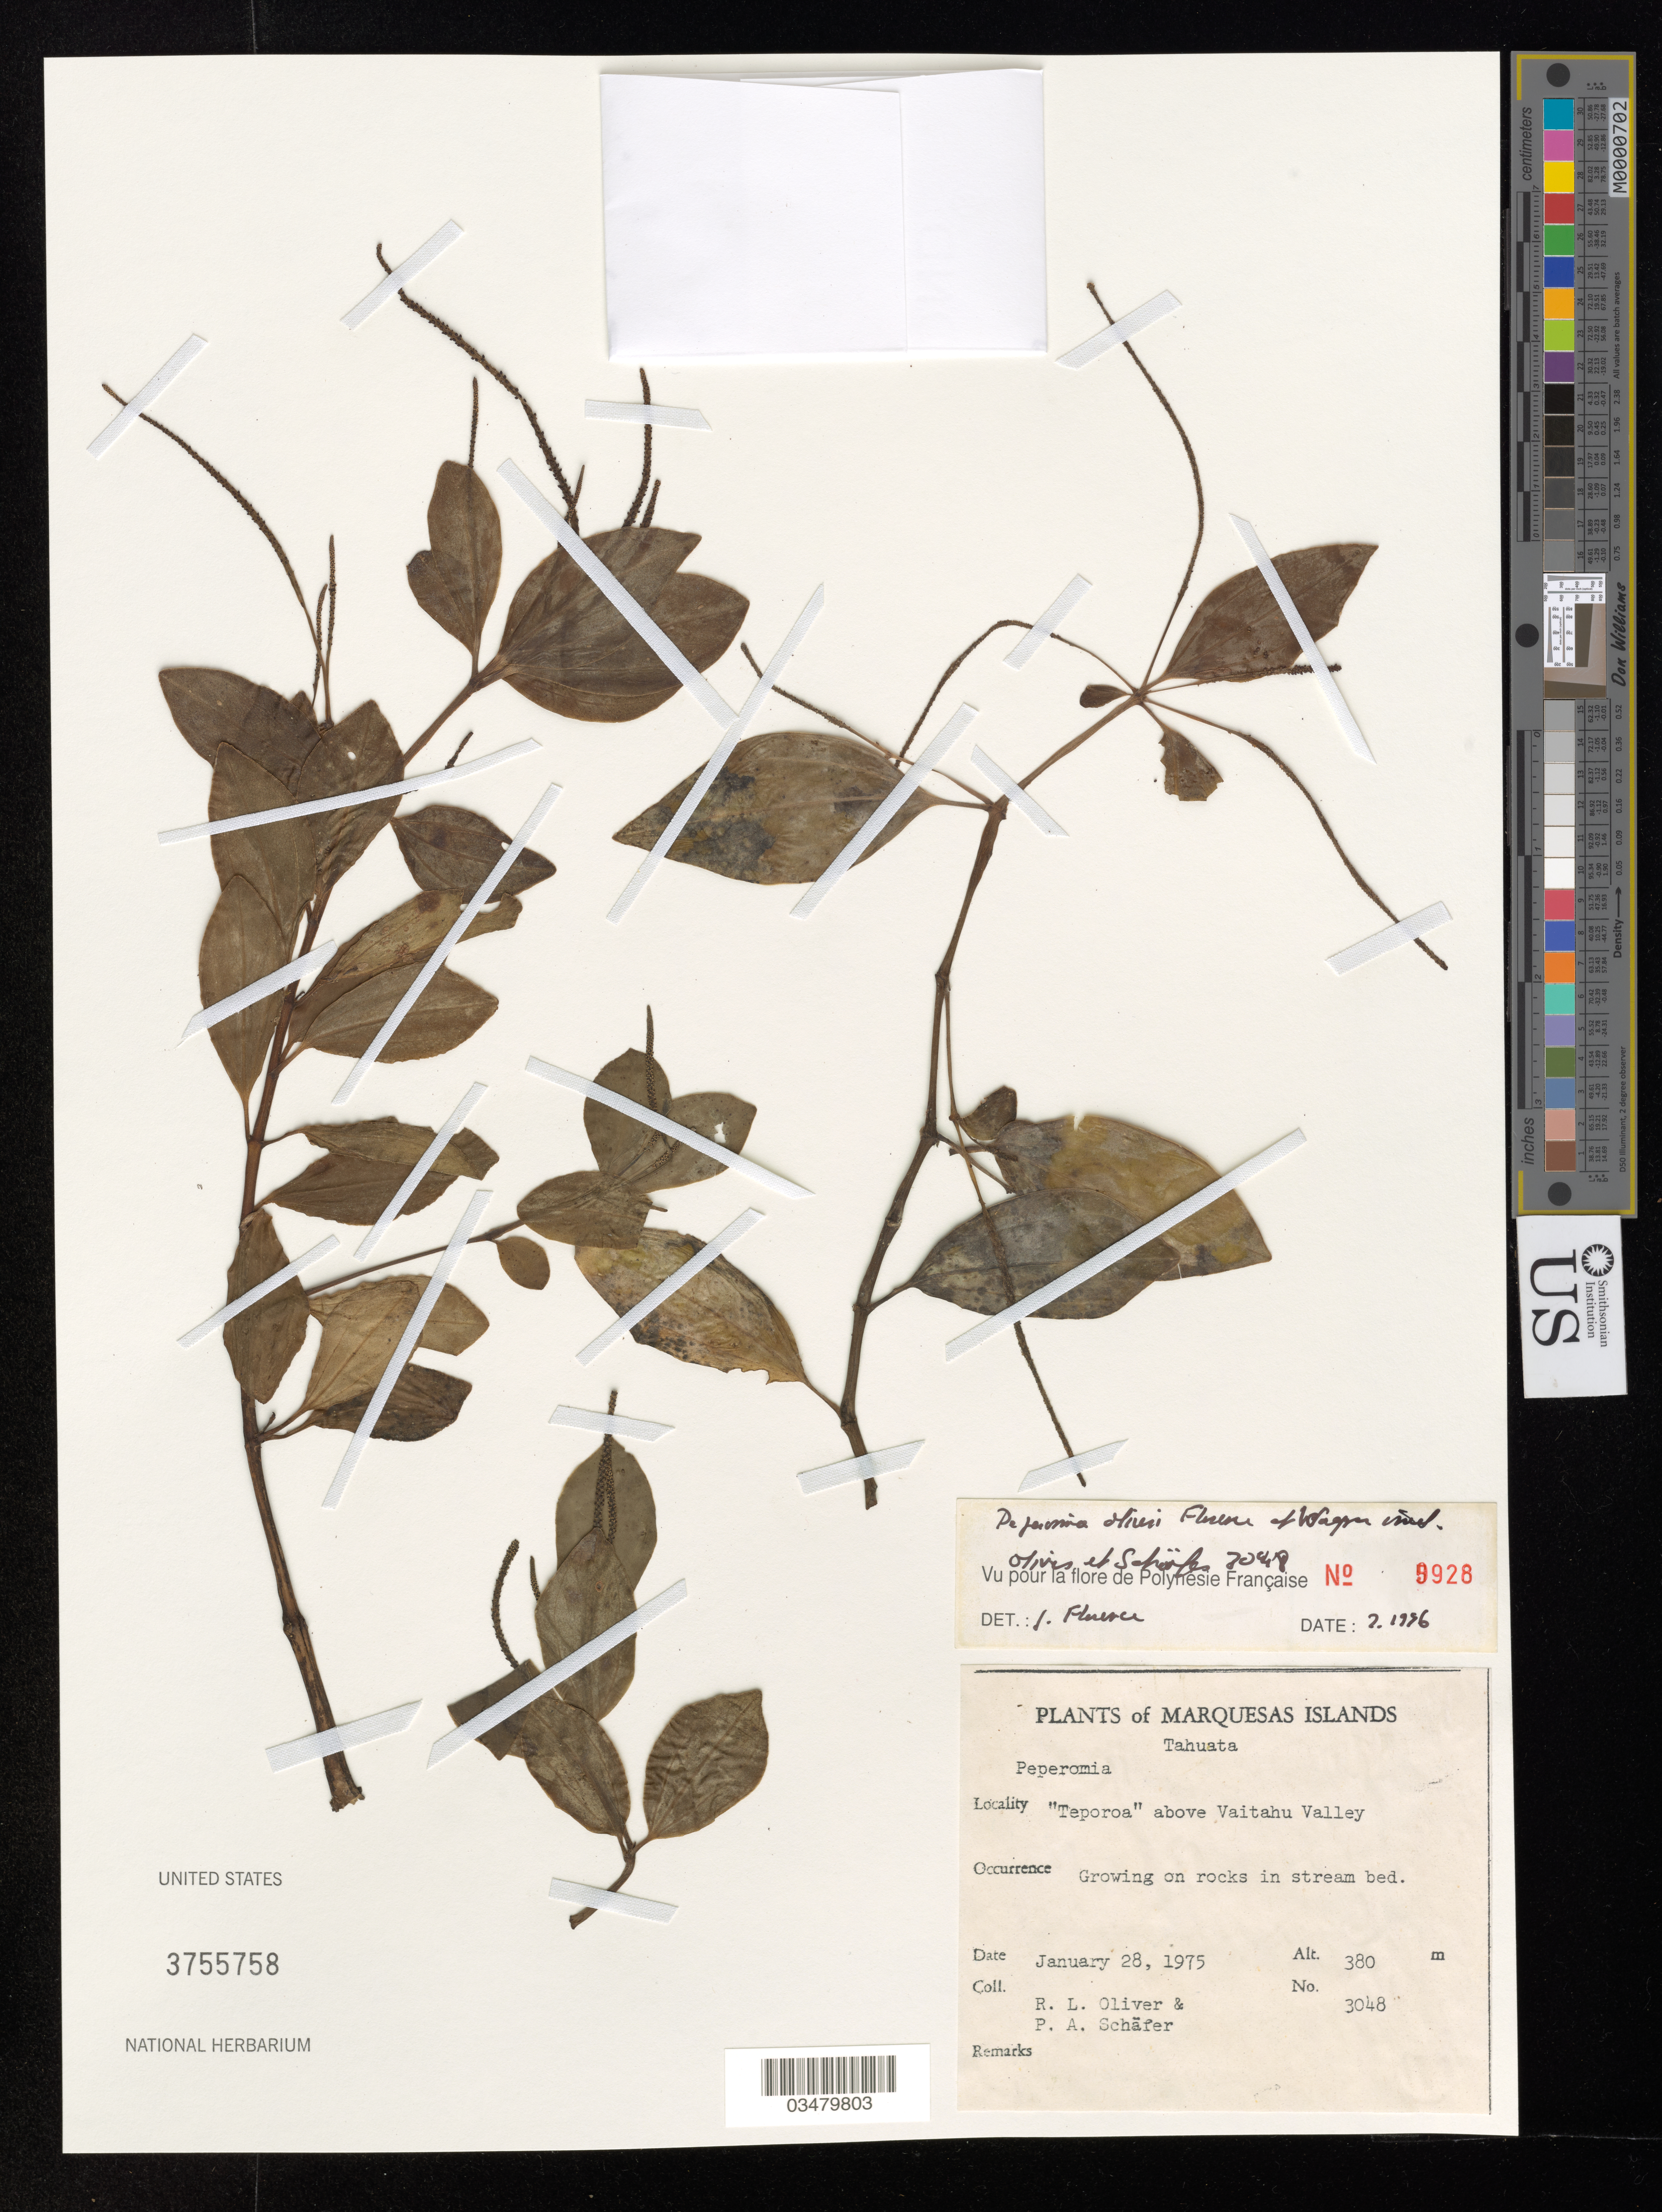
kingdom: Plantae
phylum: Tracheophyta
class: Magnoliopsida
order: Piperales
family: Piperaceae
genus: Peperomia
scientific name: Peperomia oliveri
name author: J. Florence & W.L. Wagner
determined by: Florence, J.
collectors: R. L. Oliver & P. A. Schäfer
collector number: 3048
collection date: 1975-01-28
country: French Polynesia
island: Tahuata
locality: "Teporoa" above Vaitahu Valley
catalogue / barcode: US 3755758